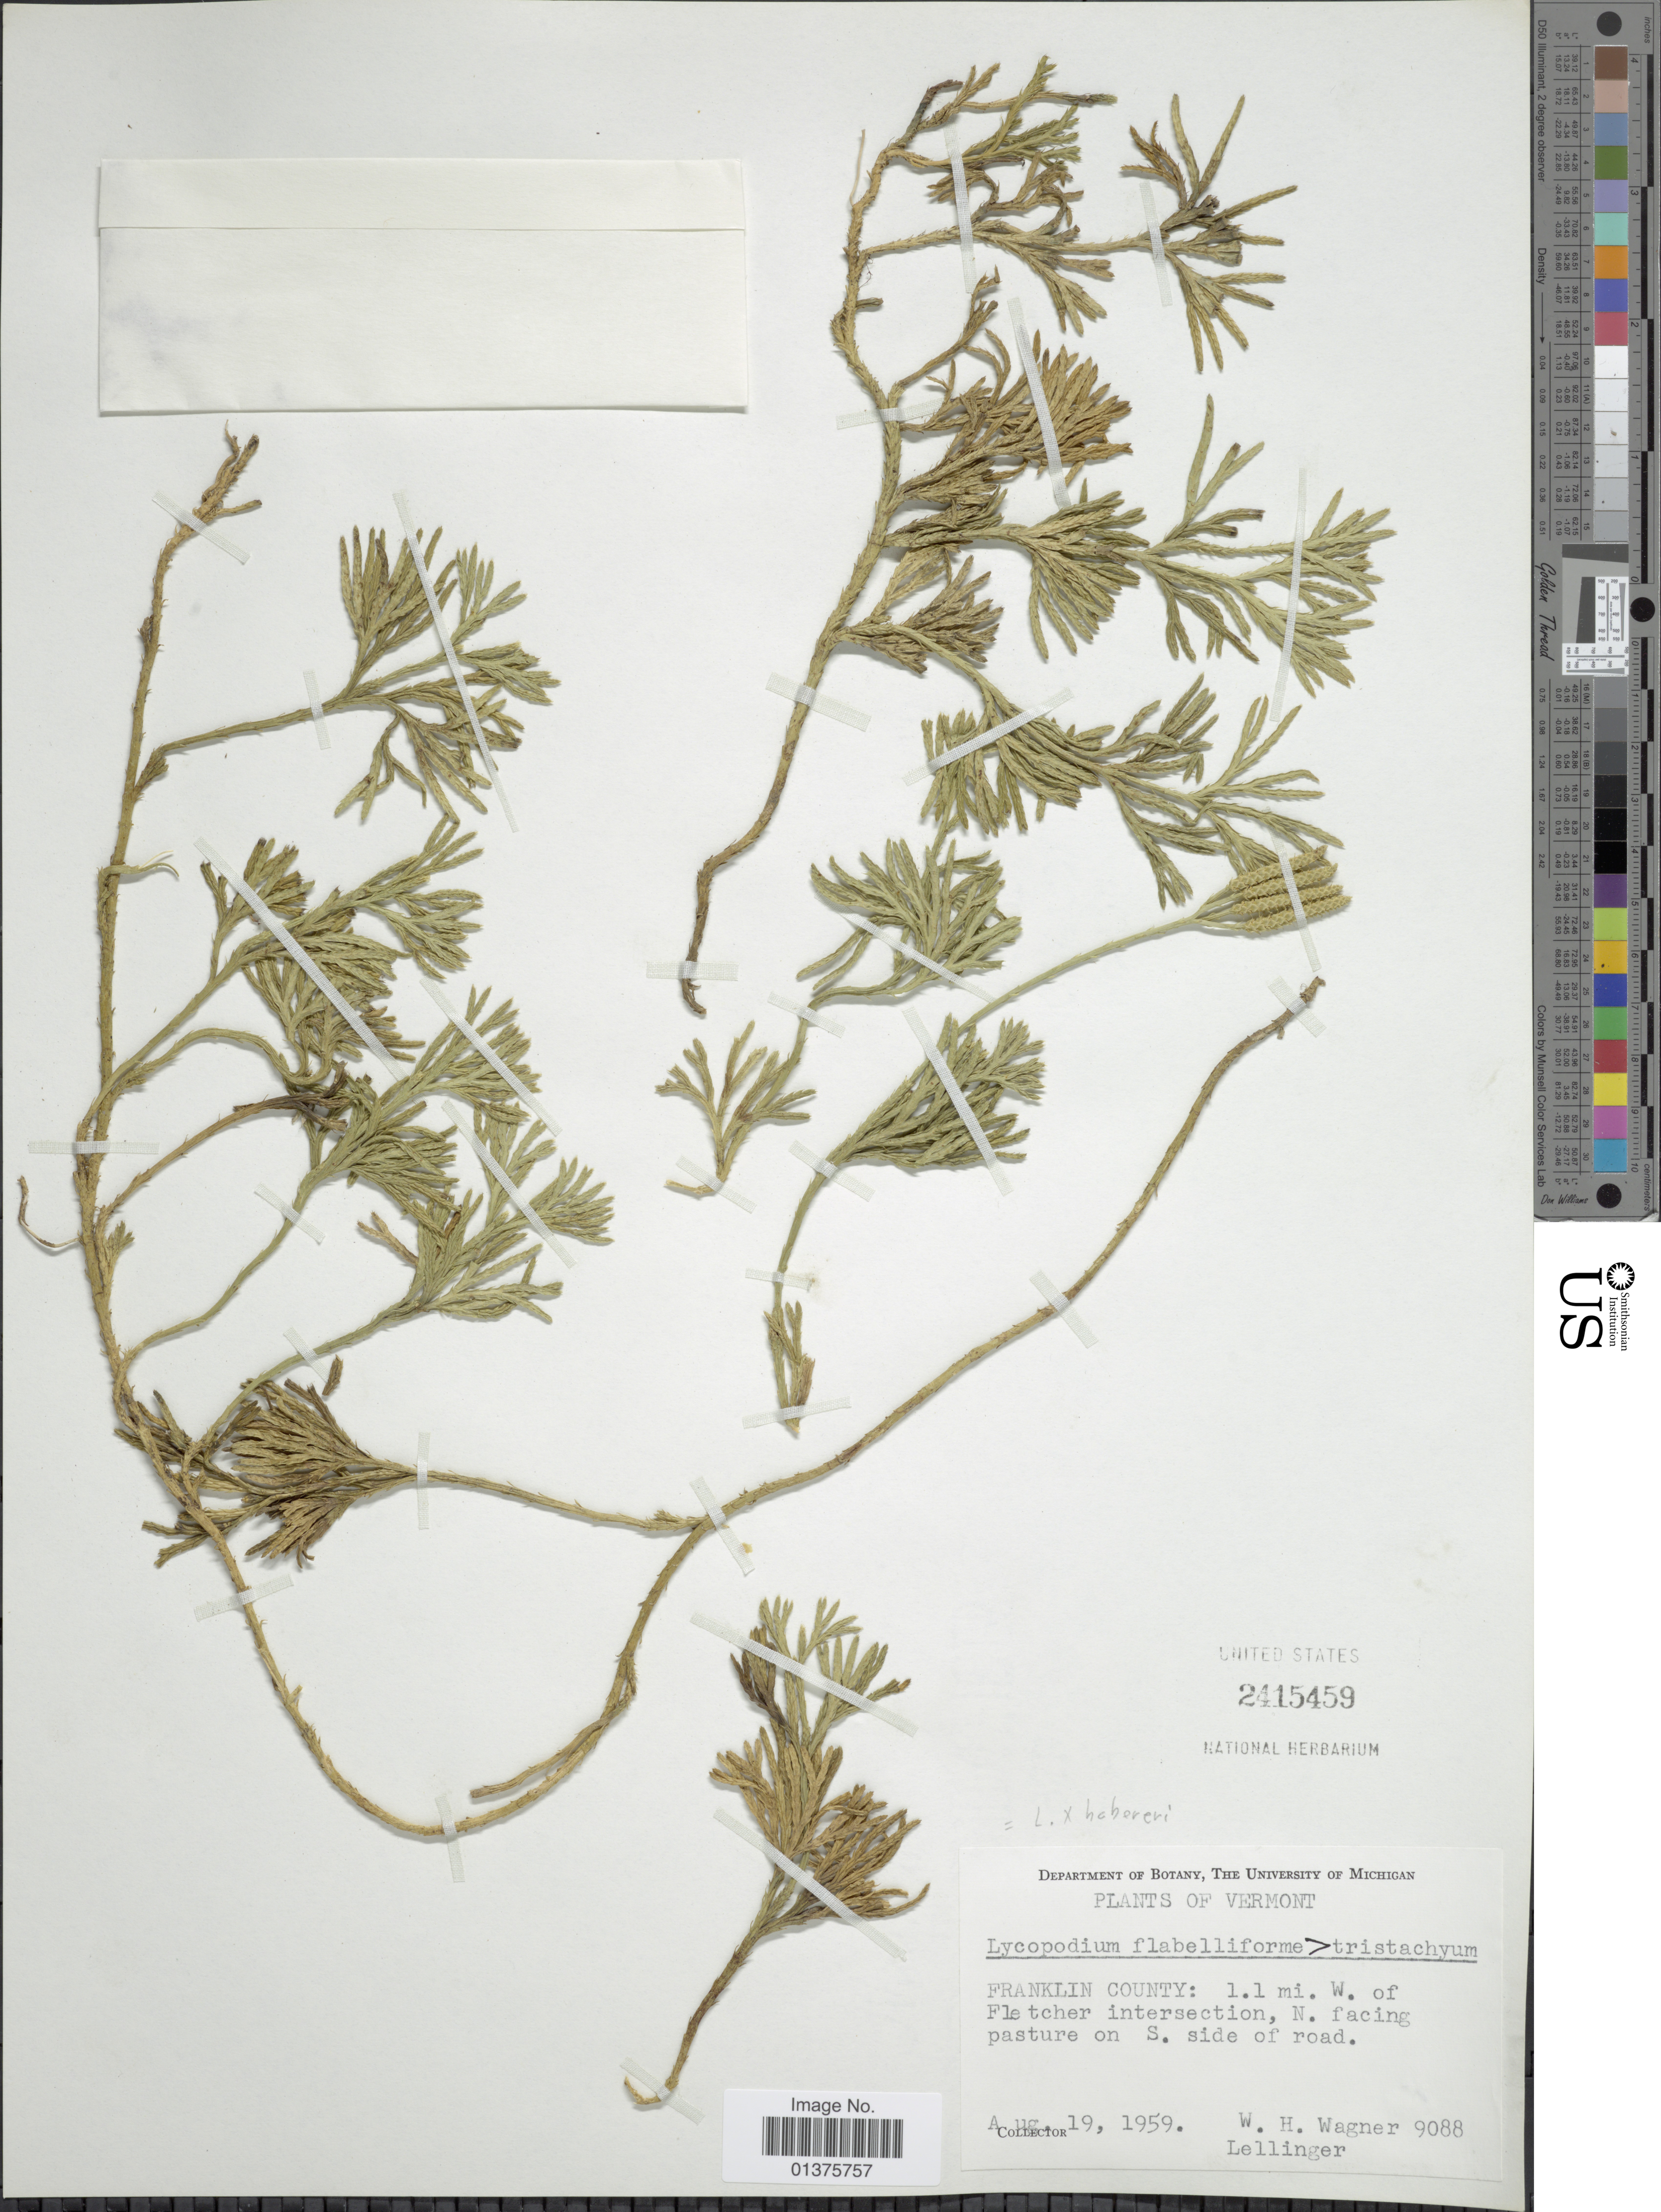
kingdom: Plantae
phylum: Tracheophyta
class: Lycopodiopsida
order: Lycopodiales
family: Lycopodiaceae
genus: Diphasiastrum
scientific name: Diphasiastrum x habereri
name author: (House) Holub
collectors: W. H. Wagner & D. B. Lellinger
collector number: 9088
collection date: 1959-08-19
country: United States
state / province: Vermont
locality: Franklin County: 1.1. mi. W. of Fletcher intersection, N. facing pasture on S. side of road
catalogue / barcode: US 2415459